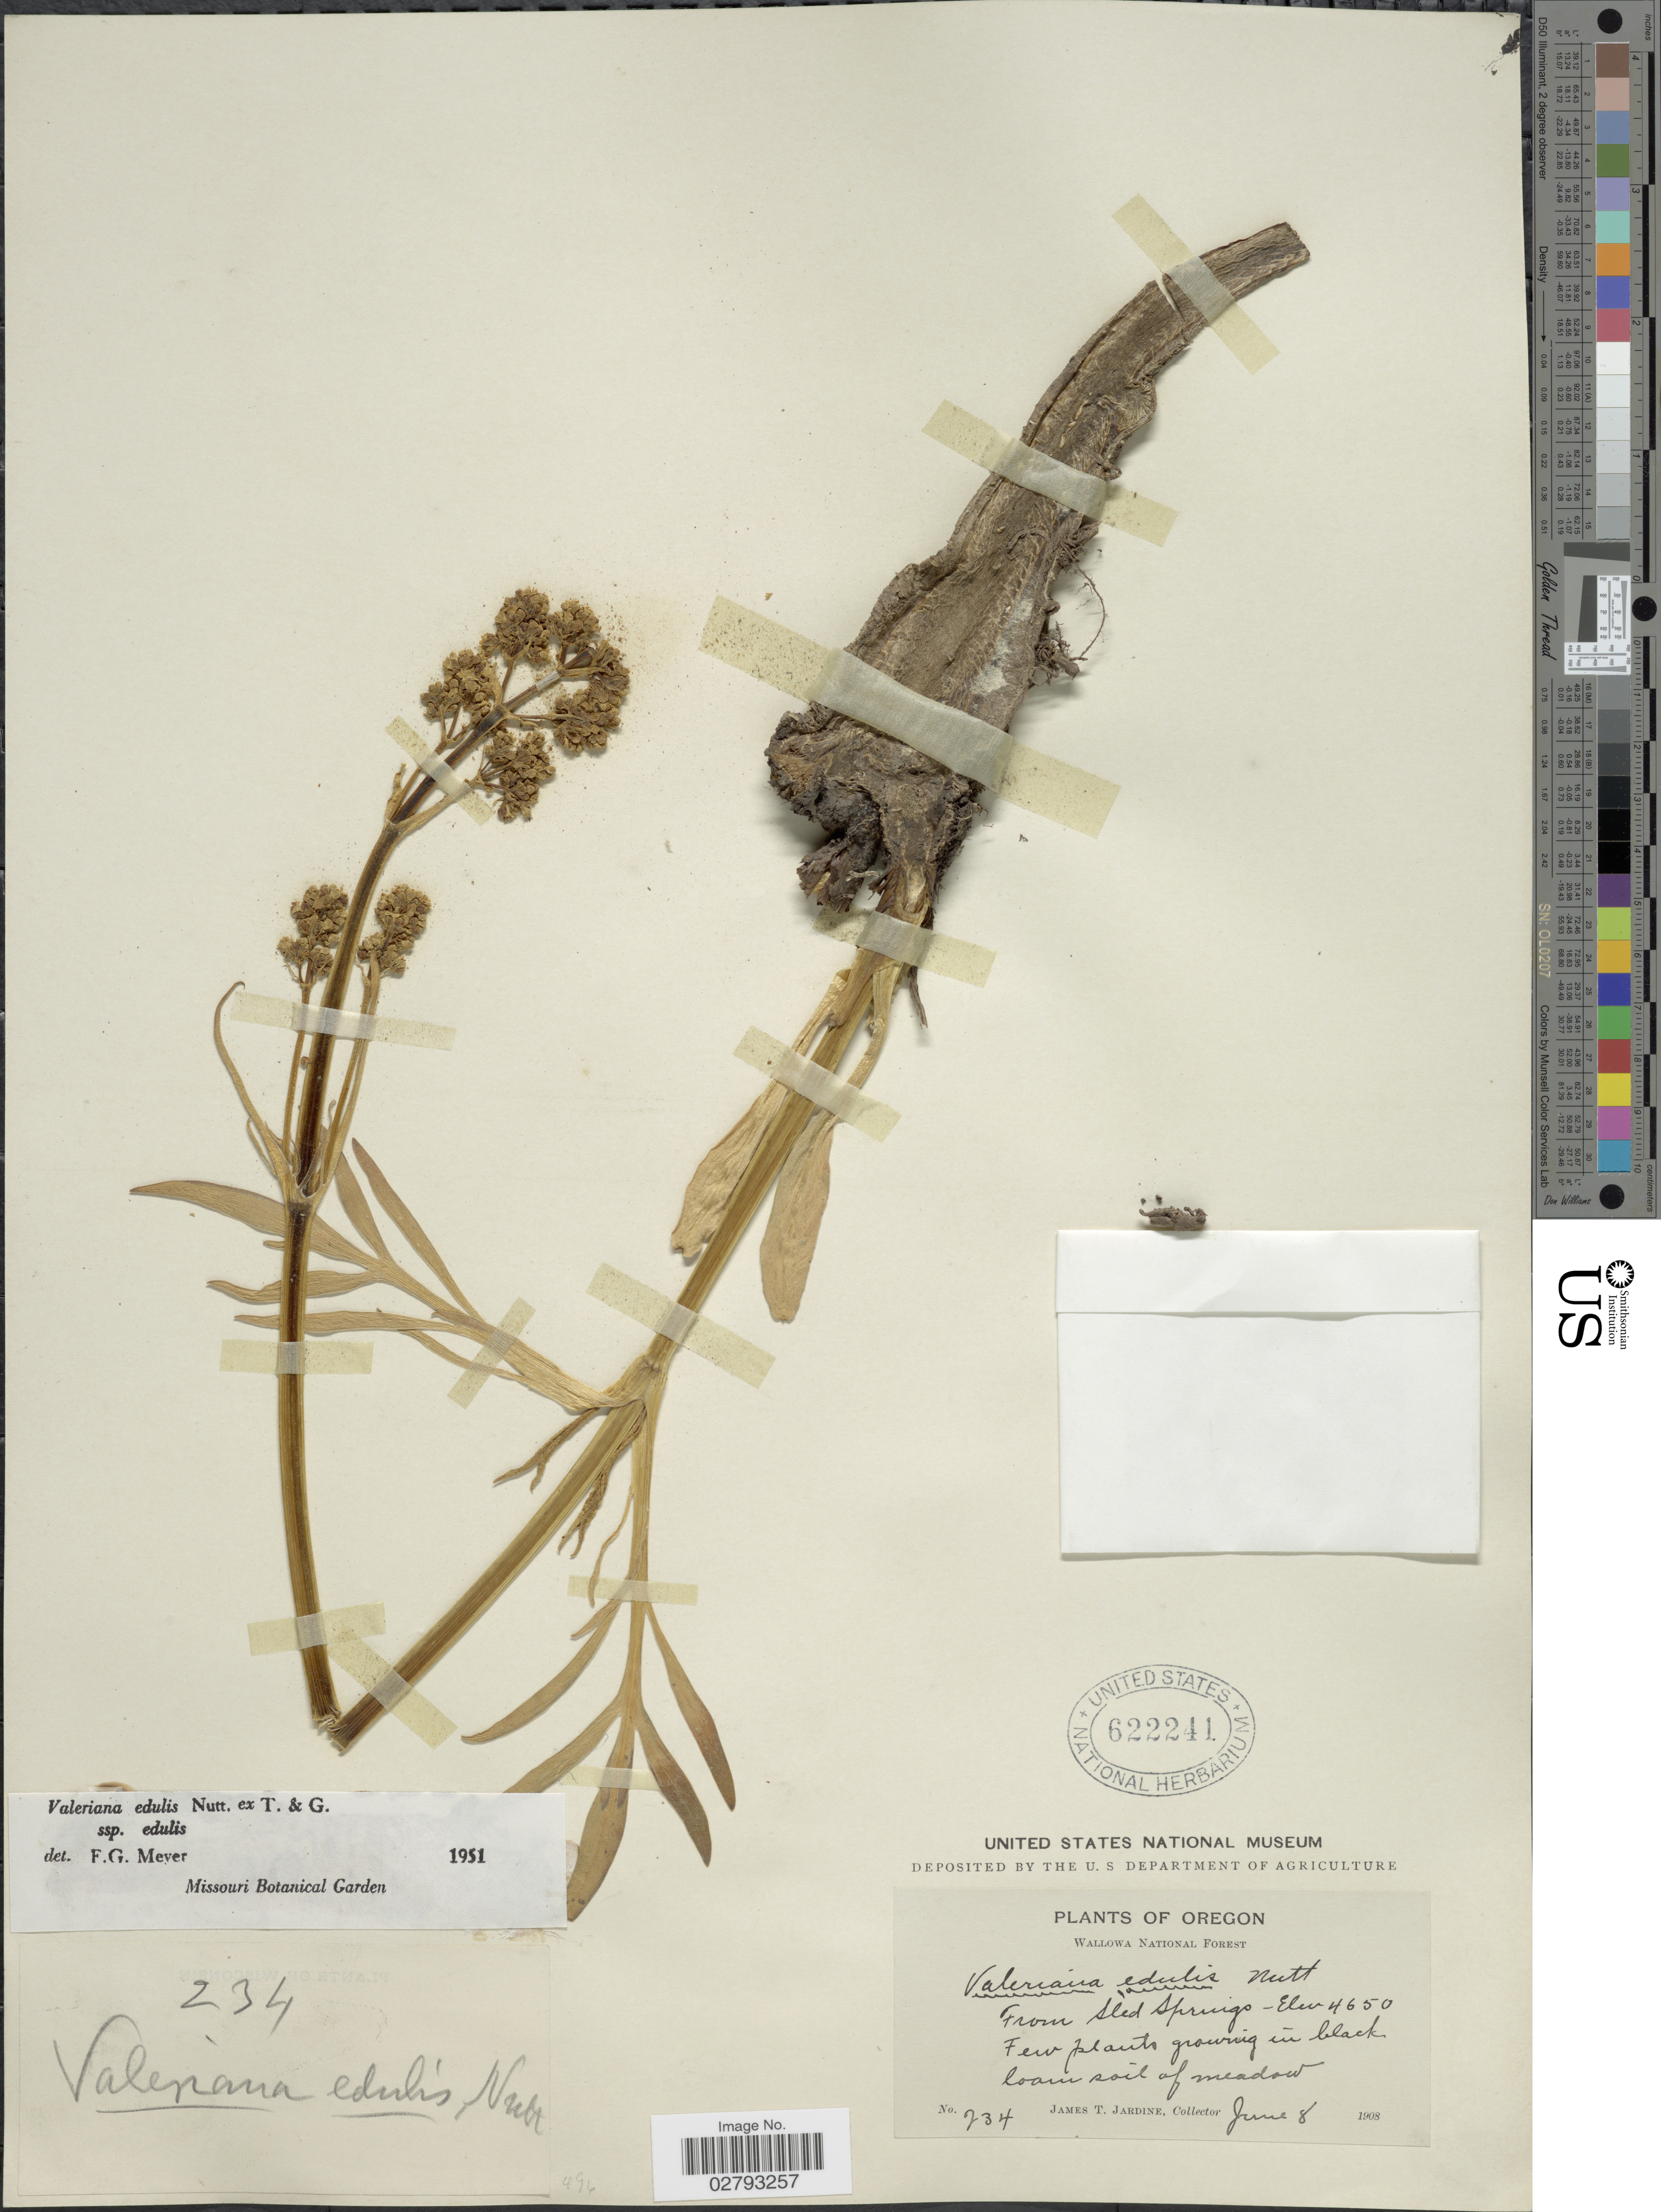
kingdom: Plantae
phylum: Tracheophyta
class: Magnoliopsida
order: Dipsacales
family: Caprifoliaceae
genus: Valeriana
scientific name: Valeriana edulis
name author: Nutt.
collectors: J. T. Jardine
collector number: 234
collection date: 1908-06-08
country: United States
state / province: Oregon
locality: Wallowa National Forest, From Sled Springs.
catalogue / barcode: US 622241